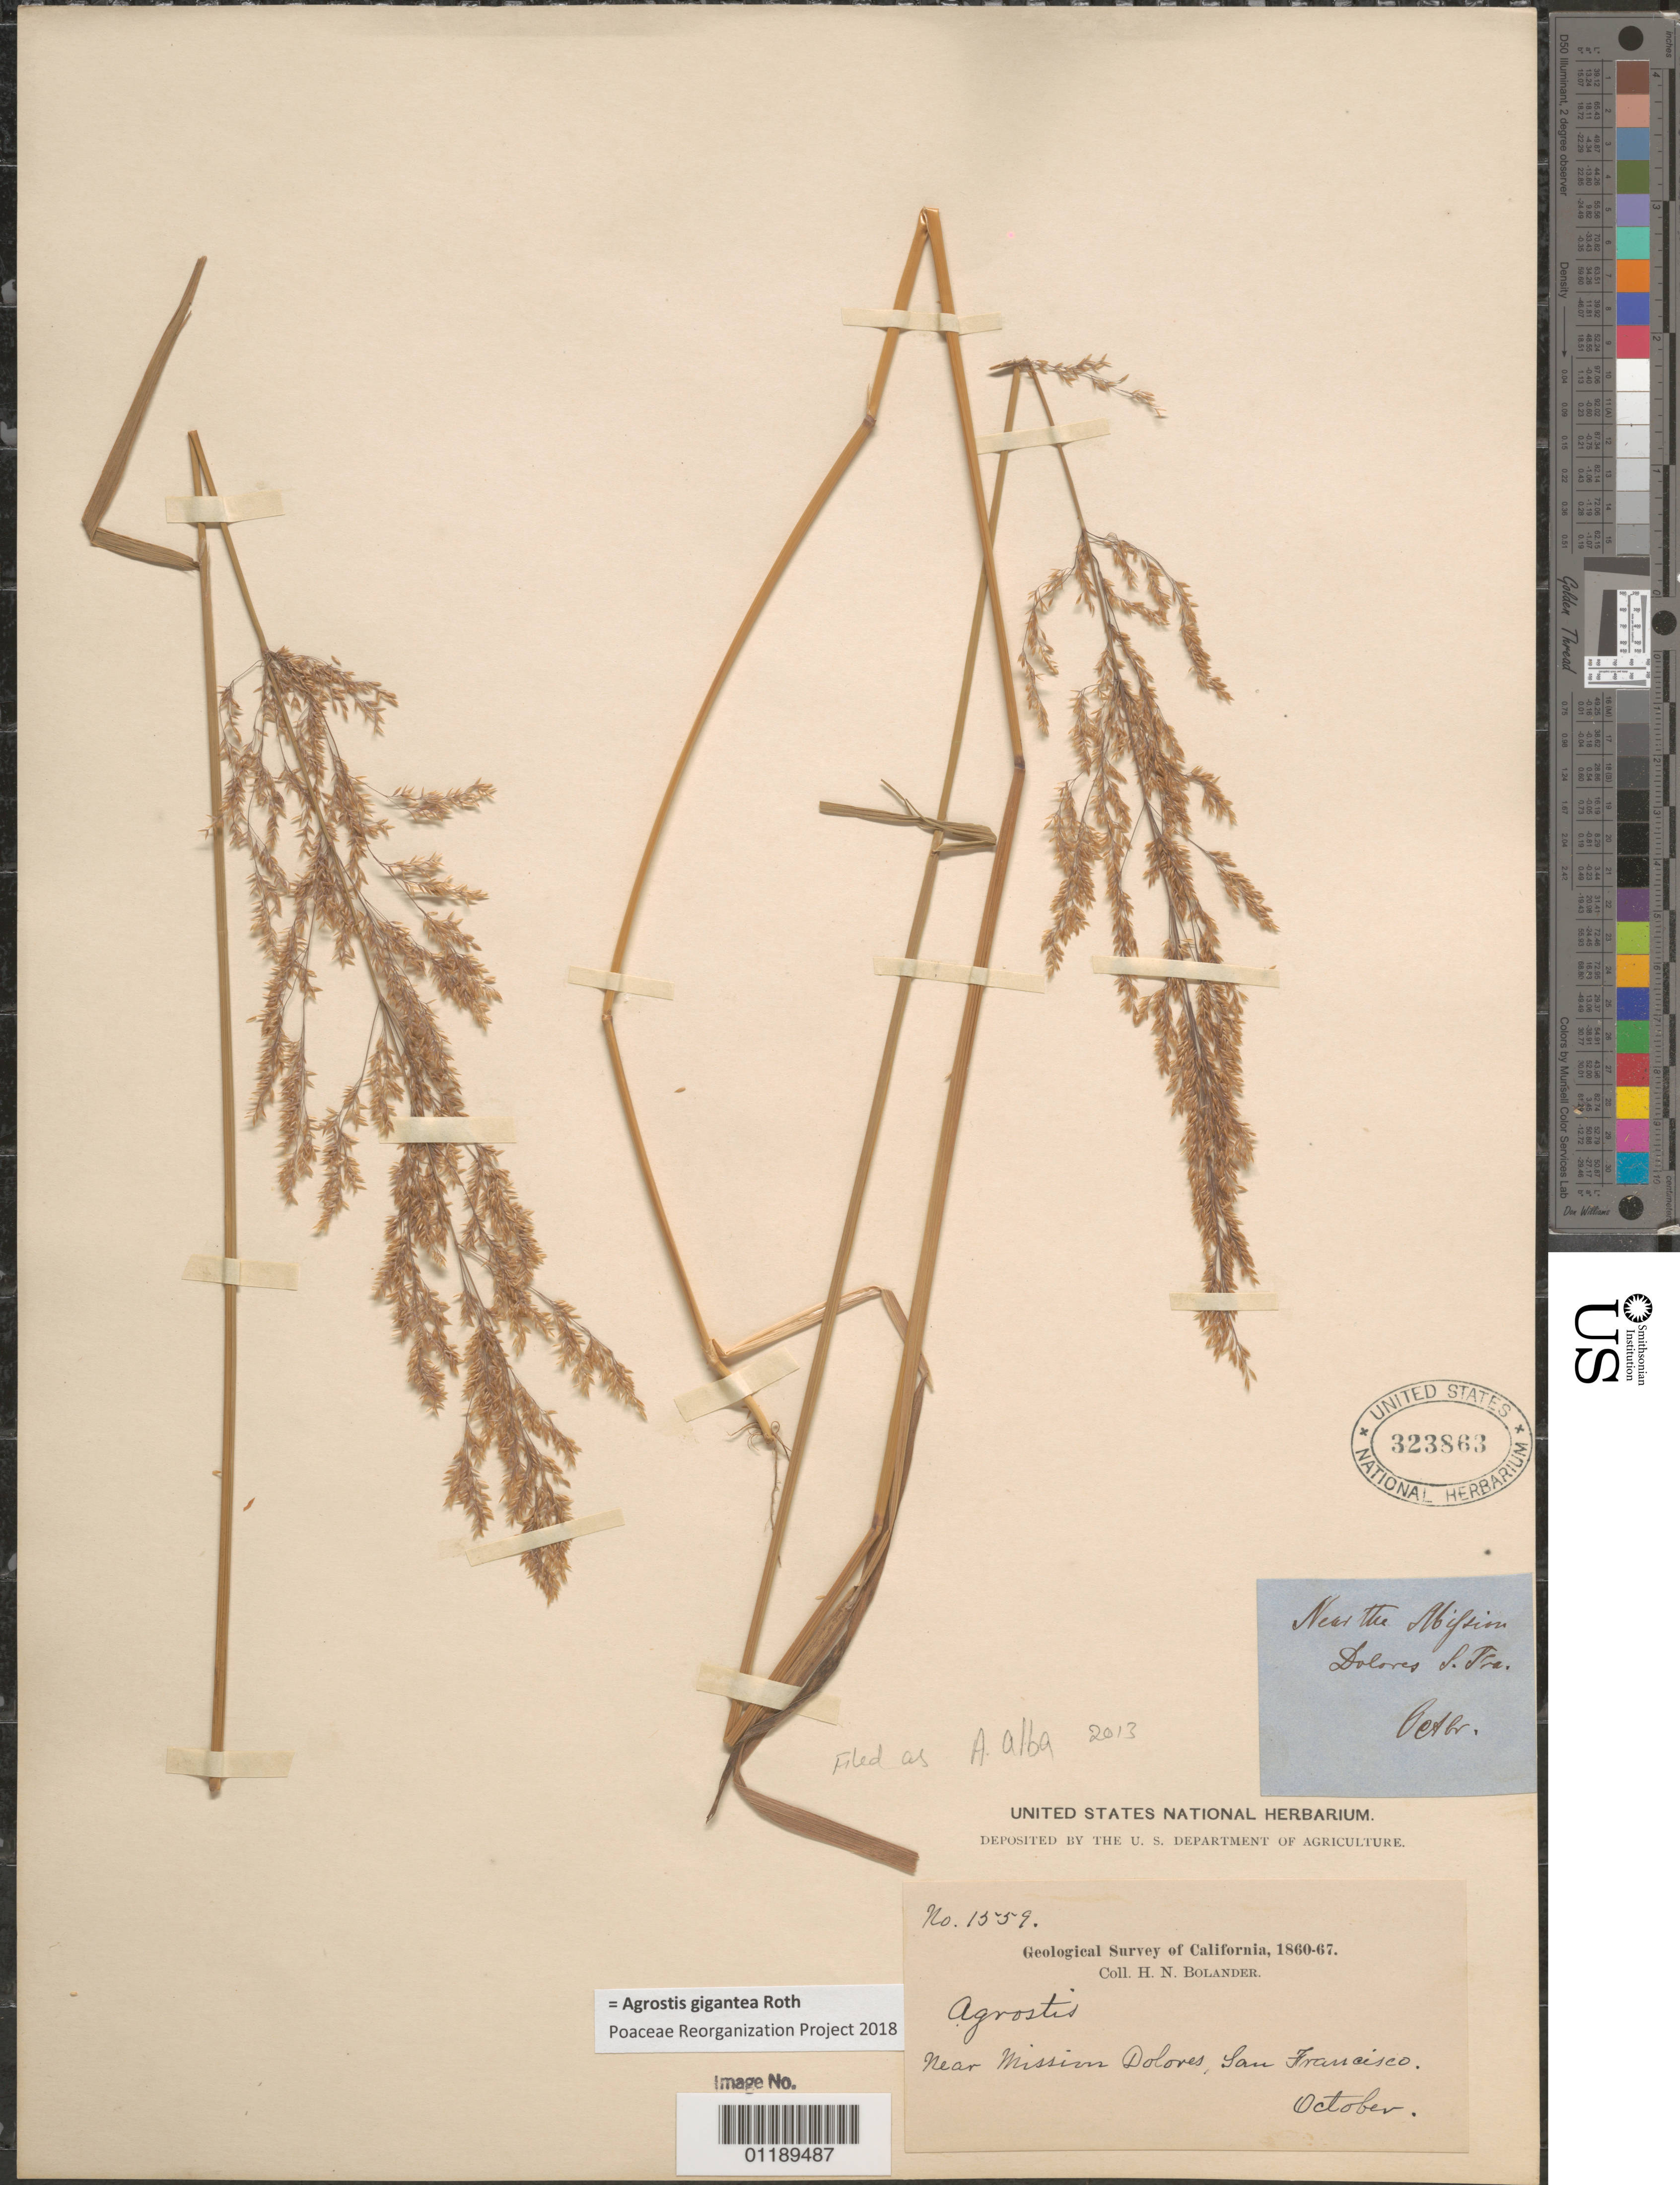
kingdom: Plantae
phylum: Tracheophyta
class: Liliopsida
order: Poales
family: Poaceae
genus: Agrostis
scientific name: Agrostis gigantea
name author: Roth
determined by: Poaceae Reorganization Project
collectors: H. Bolander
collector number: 1559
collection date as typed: Oct 1860 or -- Oct 1867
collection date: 1860/1867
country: United States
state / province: California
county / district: San Francisco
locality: Near Mission Dolores, San Francisco.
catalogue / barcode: US 323863